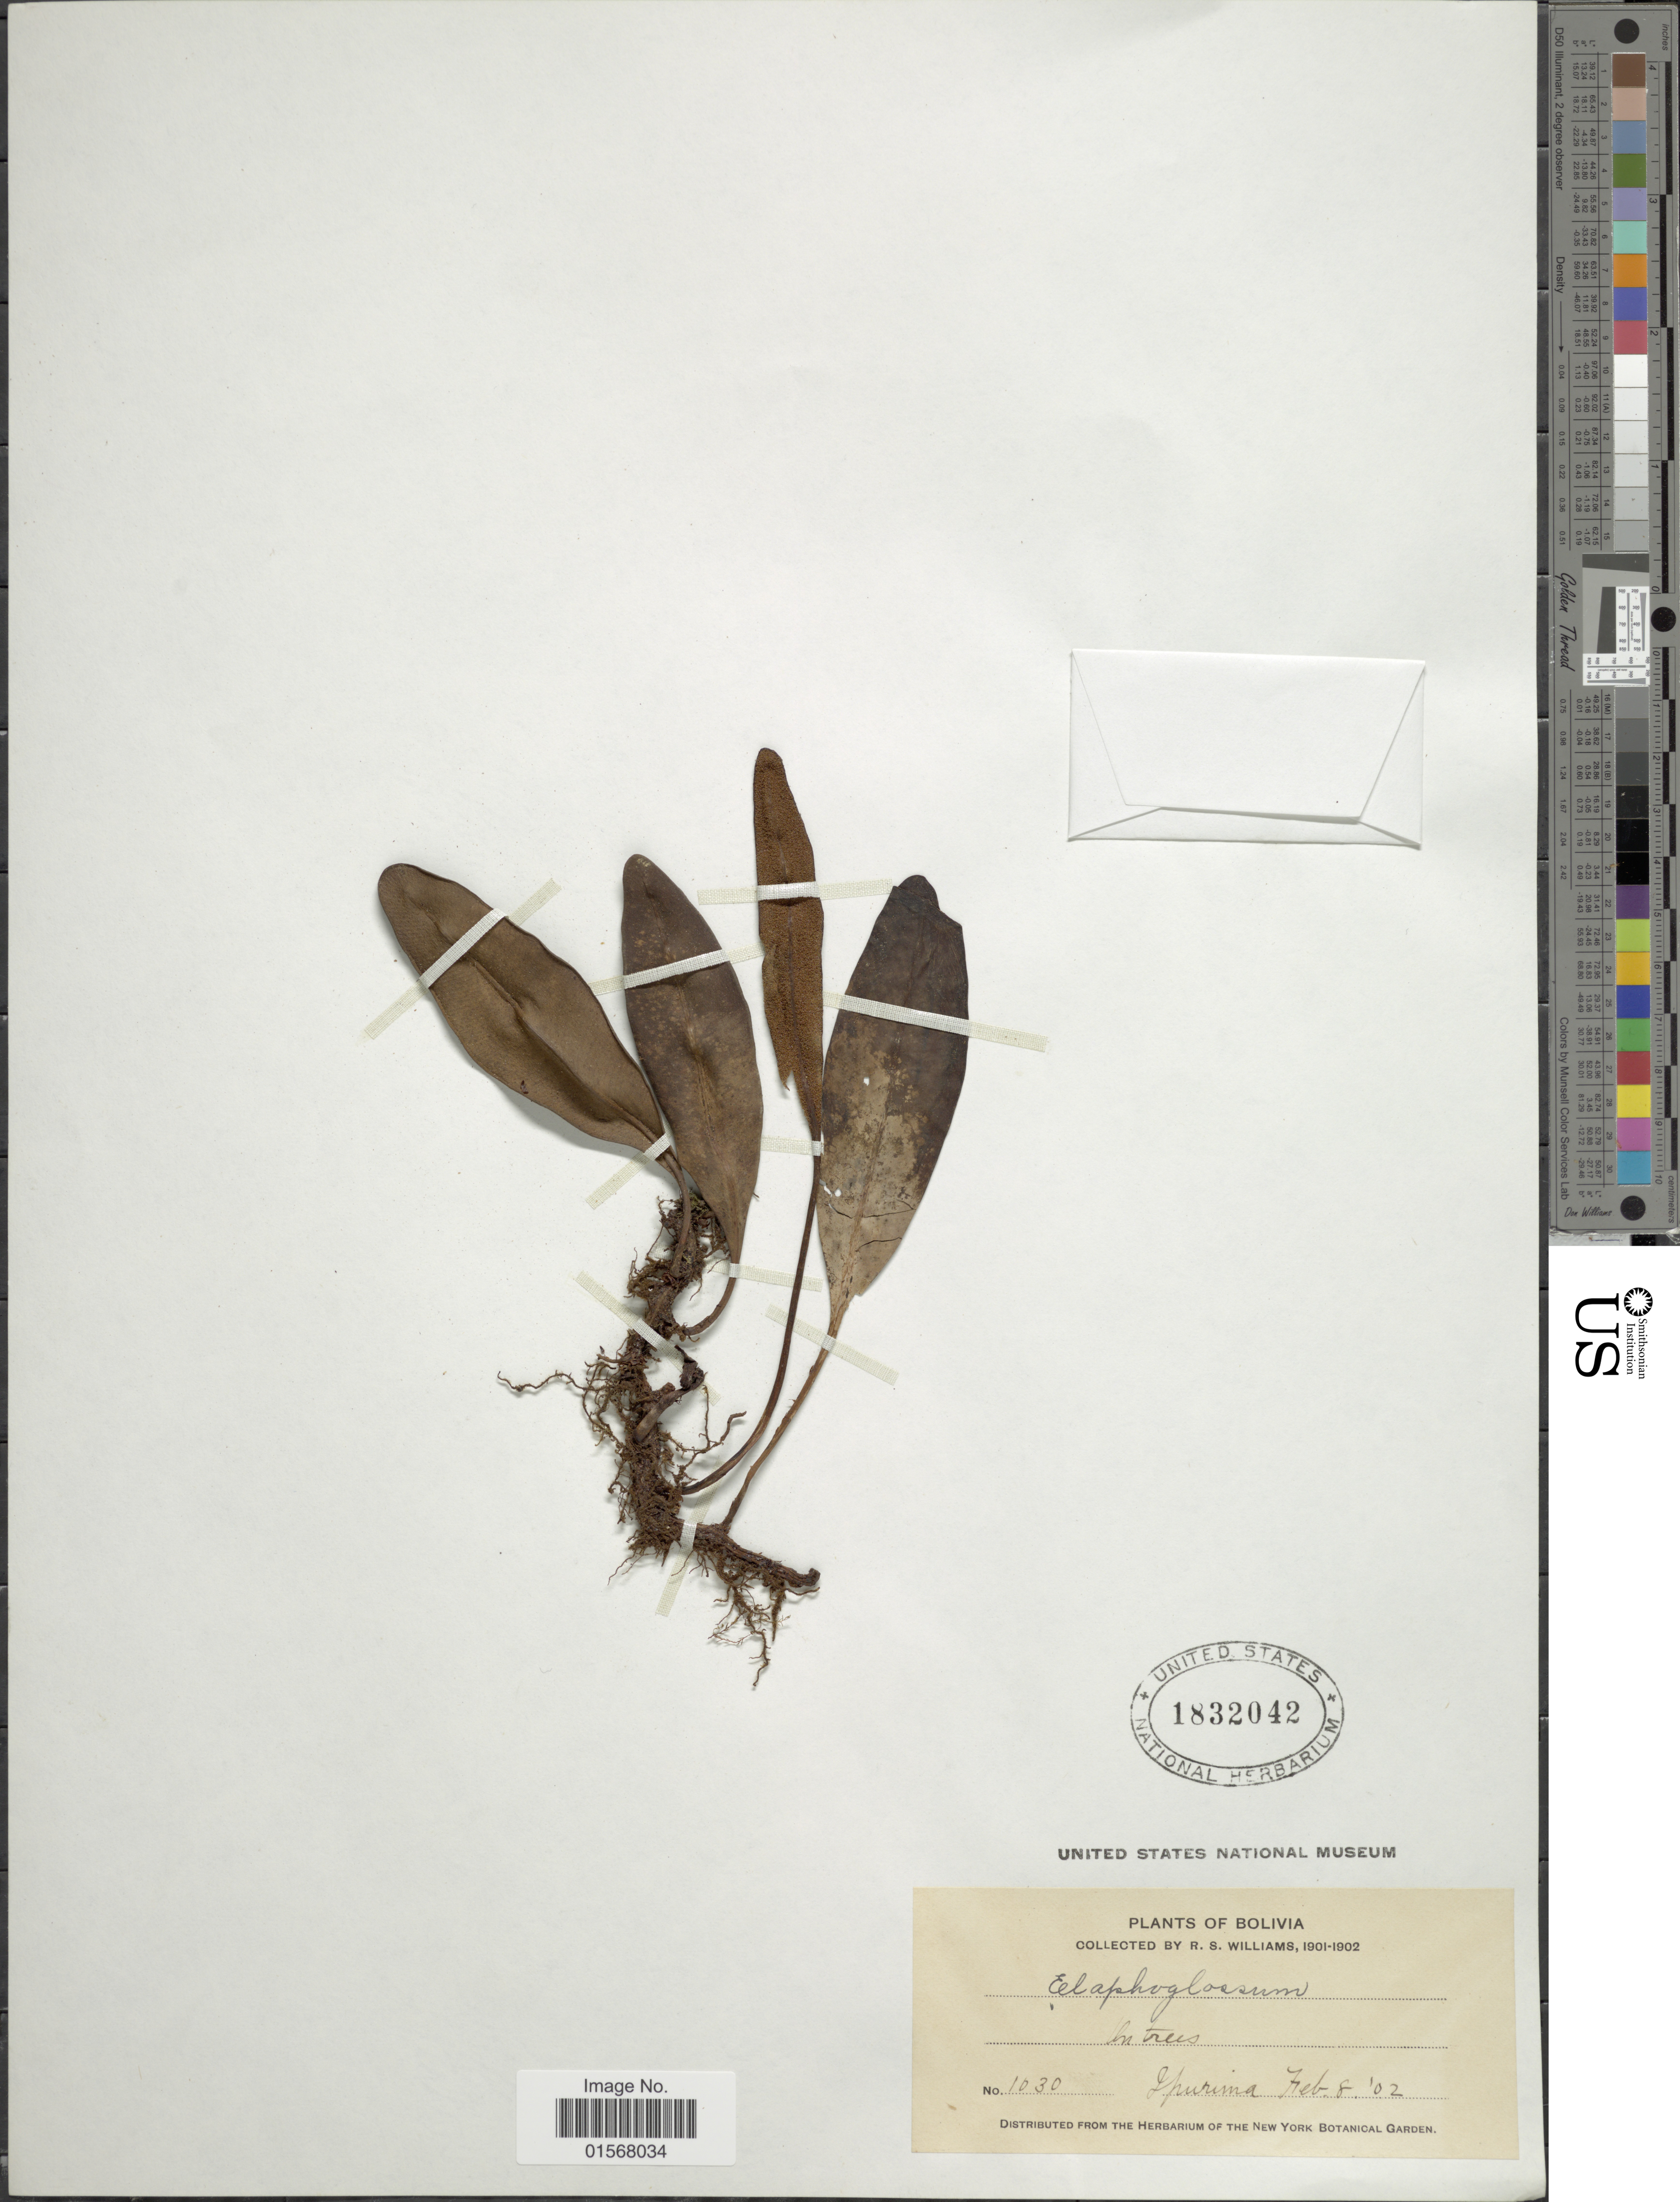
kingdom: Plantae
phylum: Tracheophyta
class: Polypodiopsida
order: Polypodiales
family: Dryopteridaceae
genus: Elaphoglossum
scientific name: Elaphoglossum sp.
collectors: R. S. Williams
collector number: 1030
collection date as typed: Feb 8, '02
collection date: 1902-02-08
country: Bolivia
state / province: La Paz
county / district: Franz Tamayo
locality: Ipurama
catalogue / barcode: US 1832042